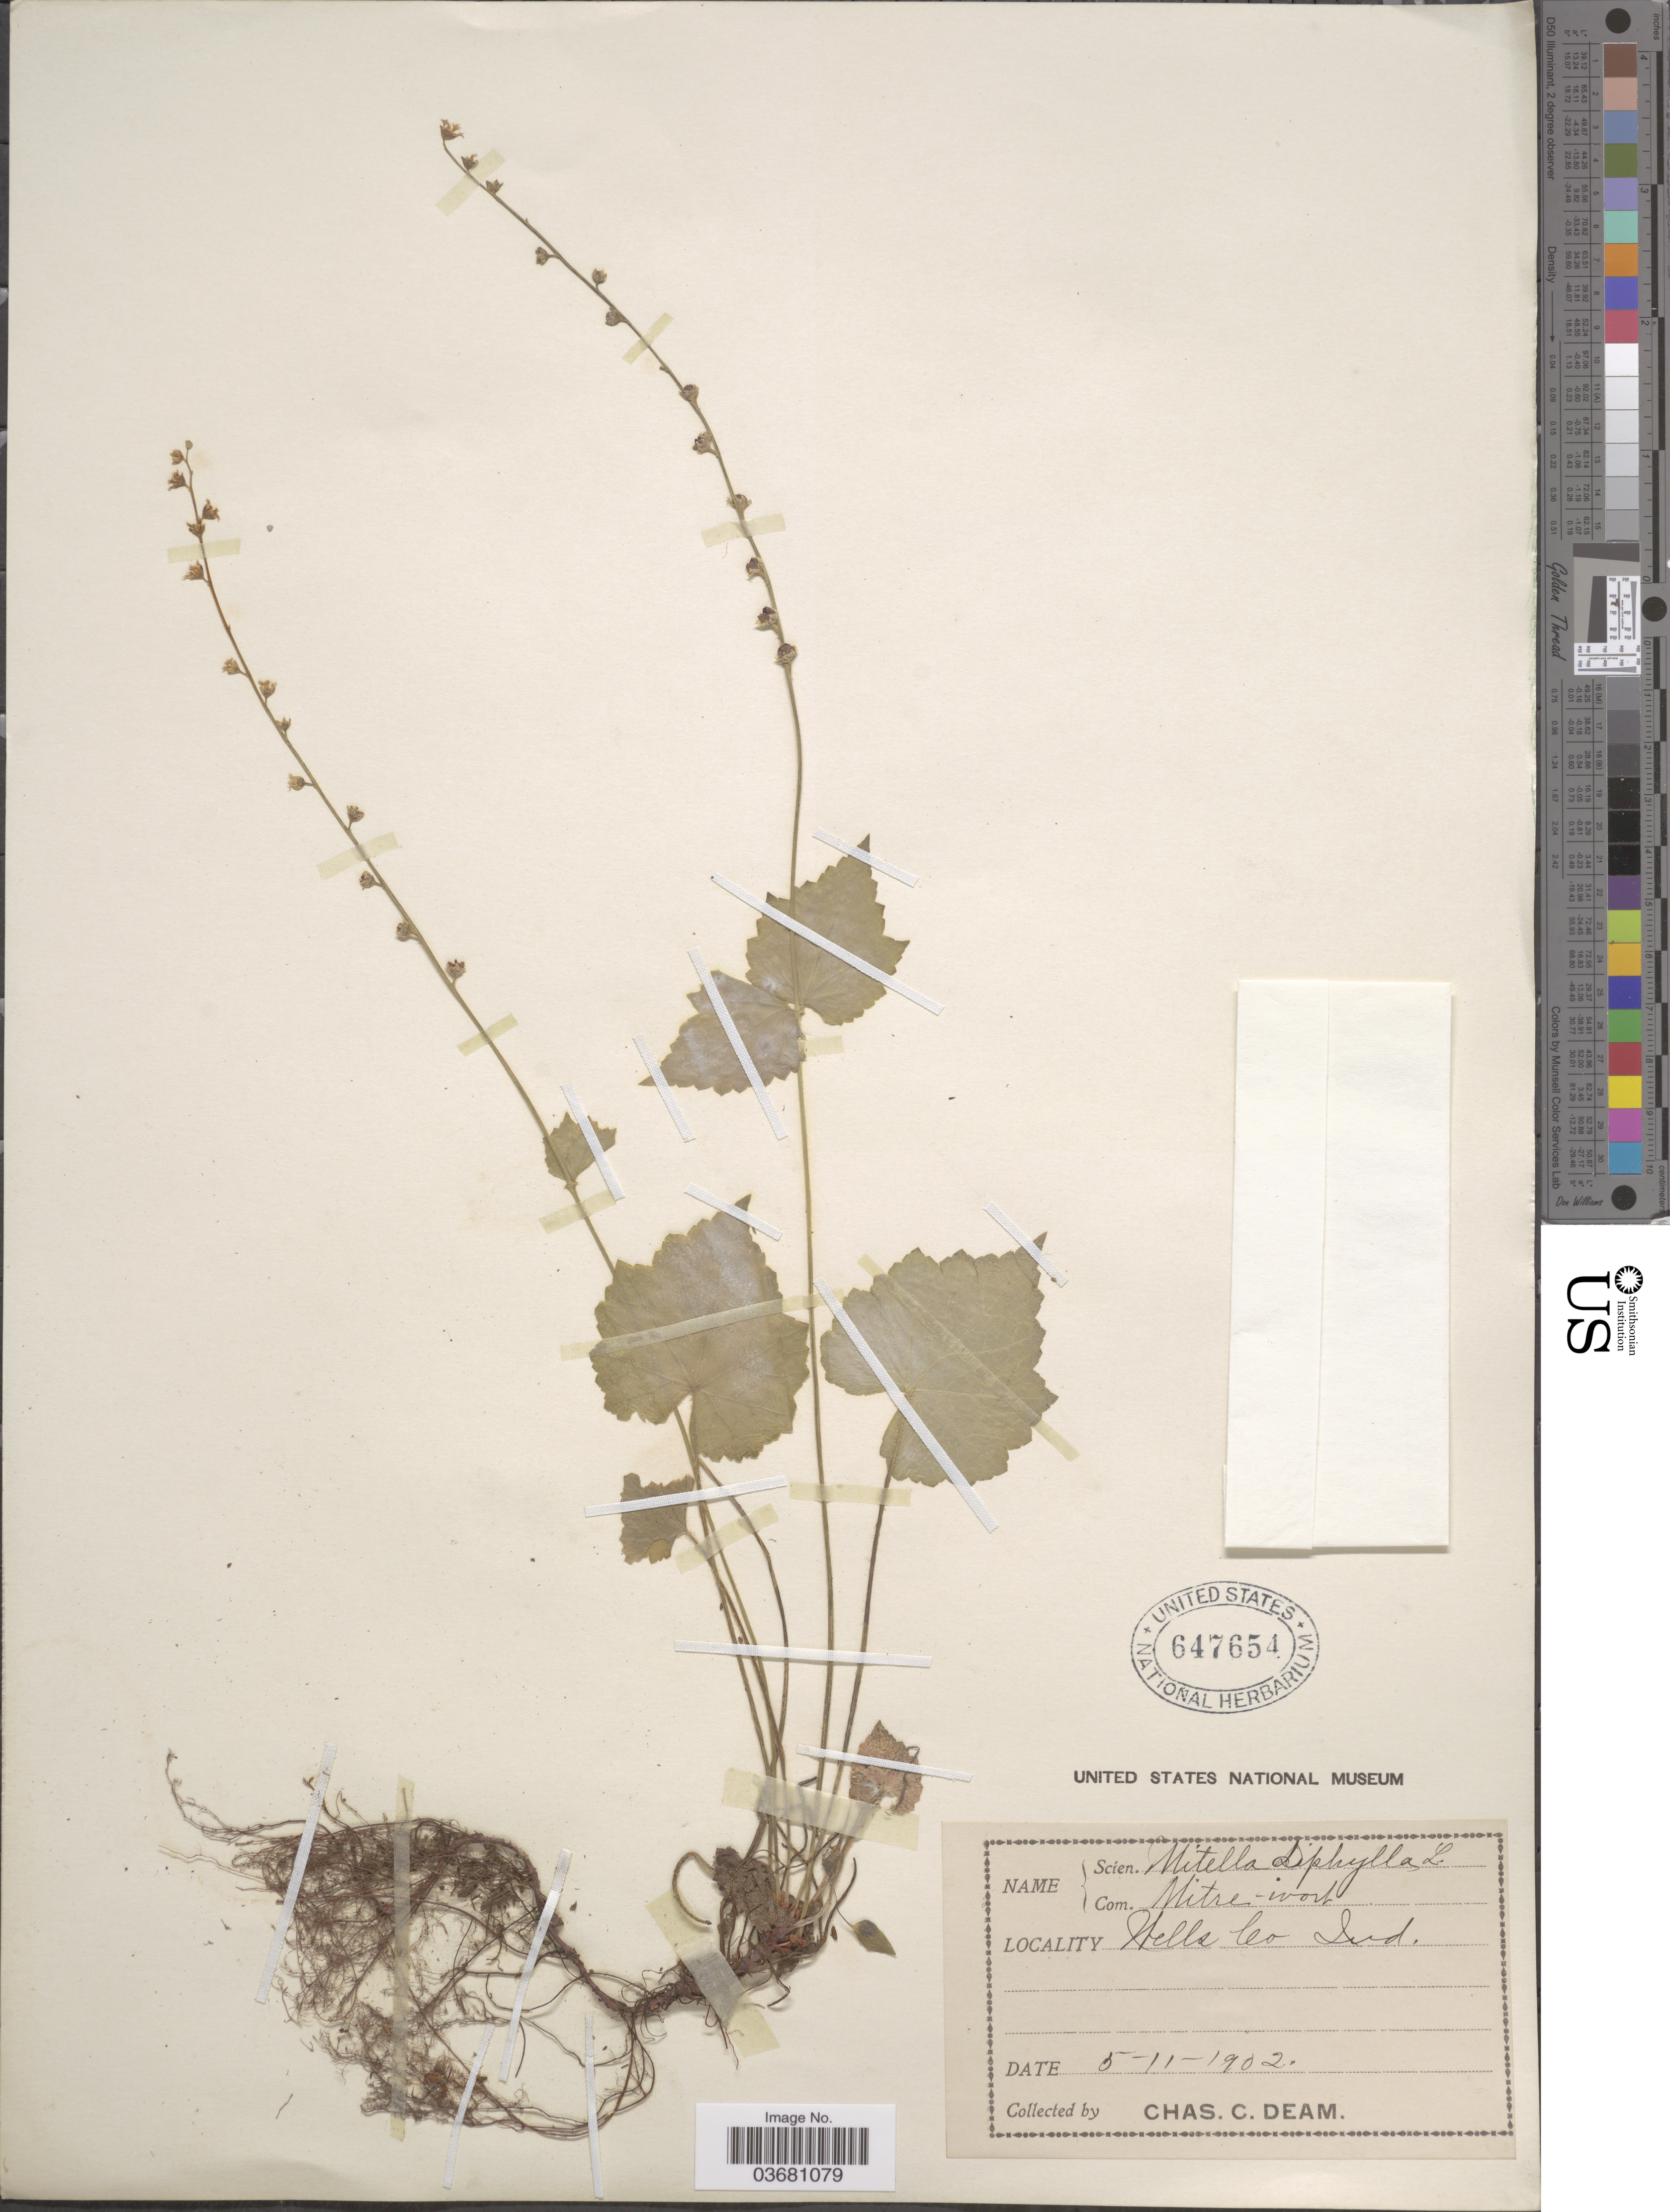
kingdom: Plantae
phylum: Tracheophyta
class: Magnoliopsida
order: Saxifragales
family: Saxifragaceae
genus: Mitella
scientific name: Mitella diphylla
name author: L.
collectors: C. C. Deam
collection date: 1902-05-11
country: United States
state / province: Indiana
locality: Wells Co.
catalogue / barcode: US 647654